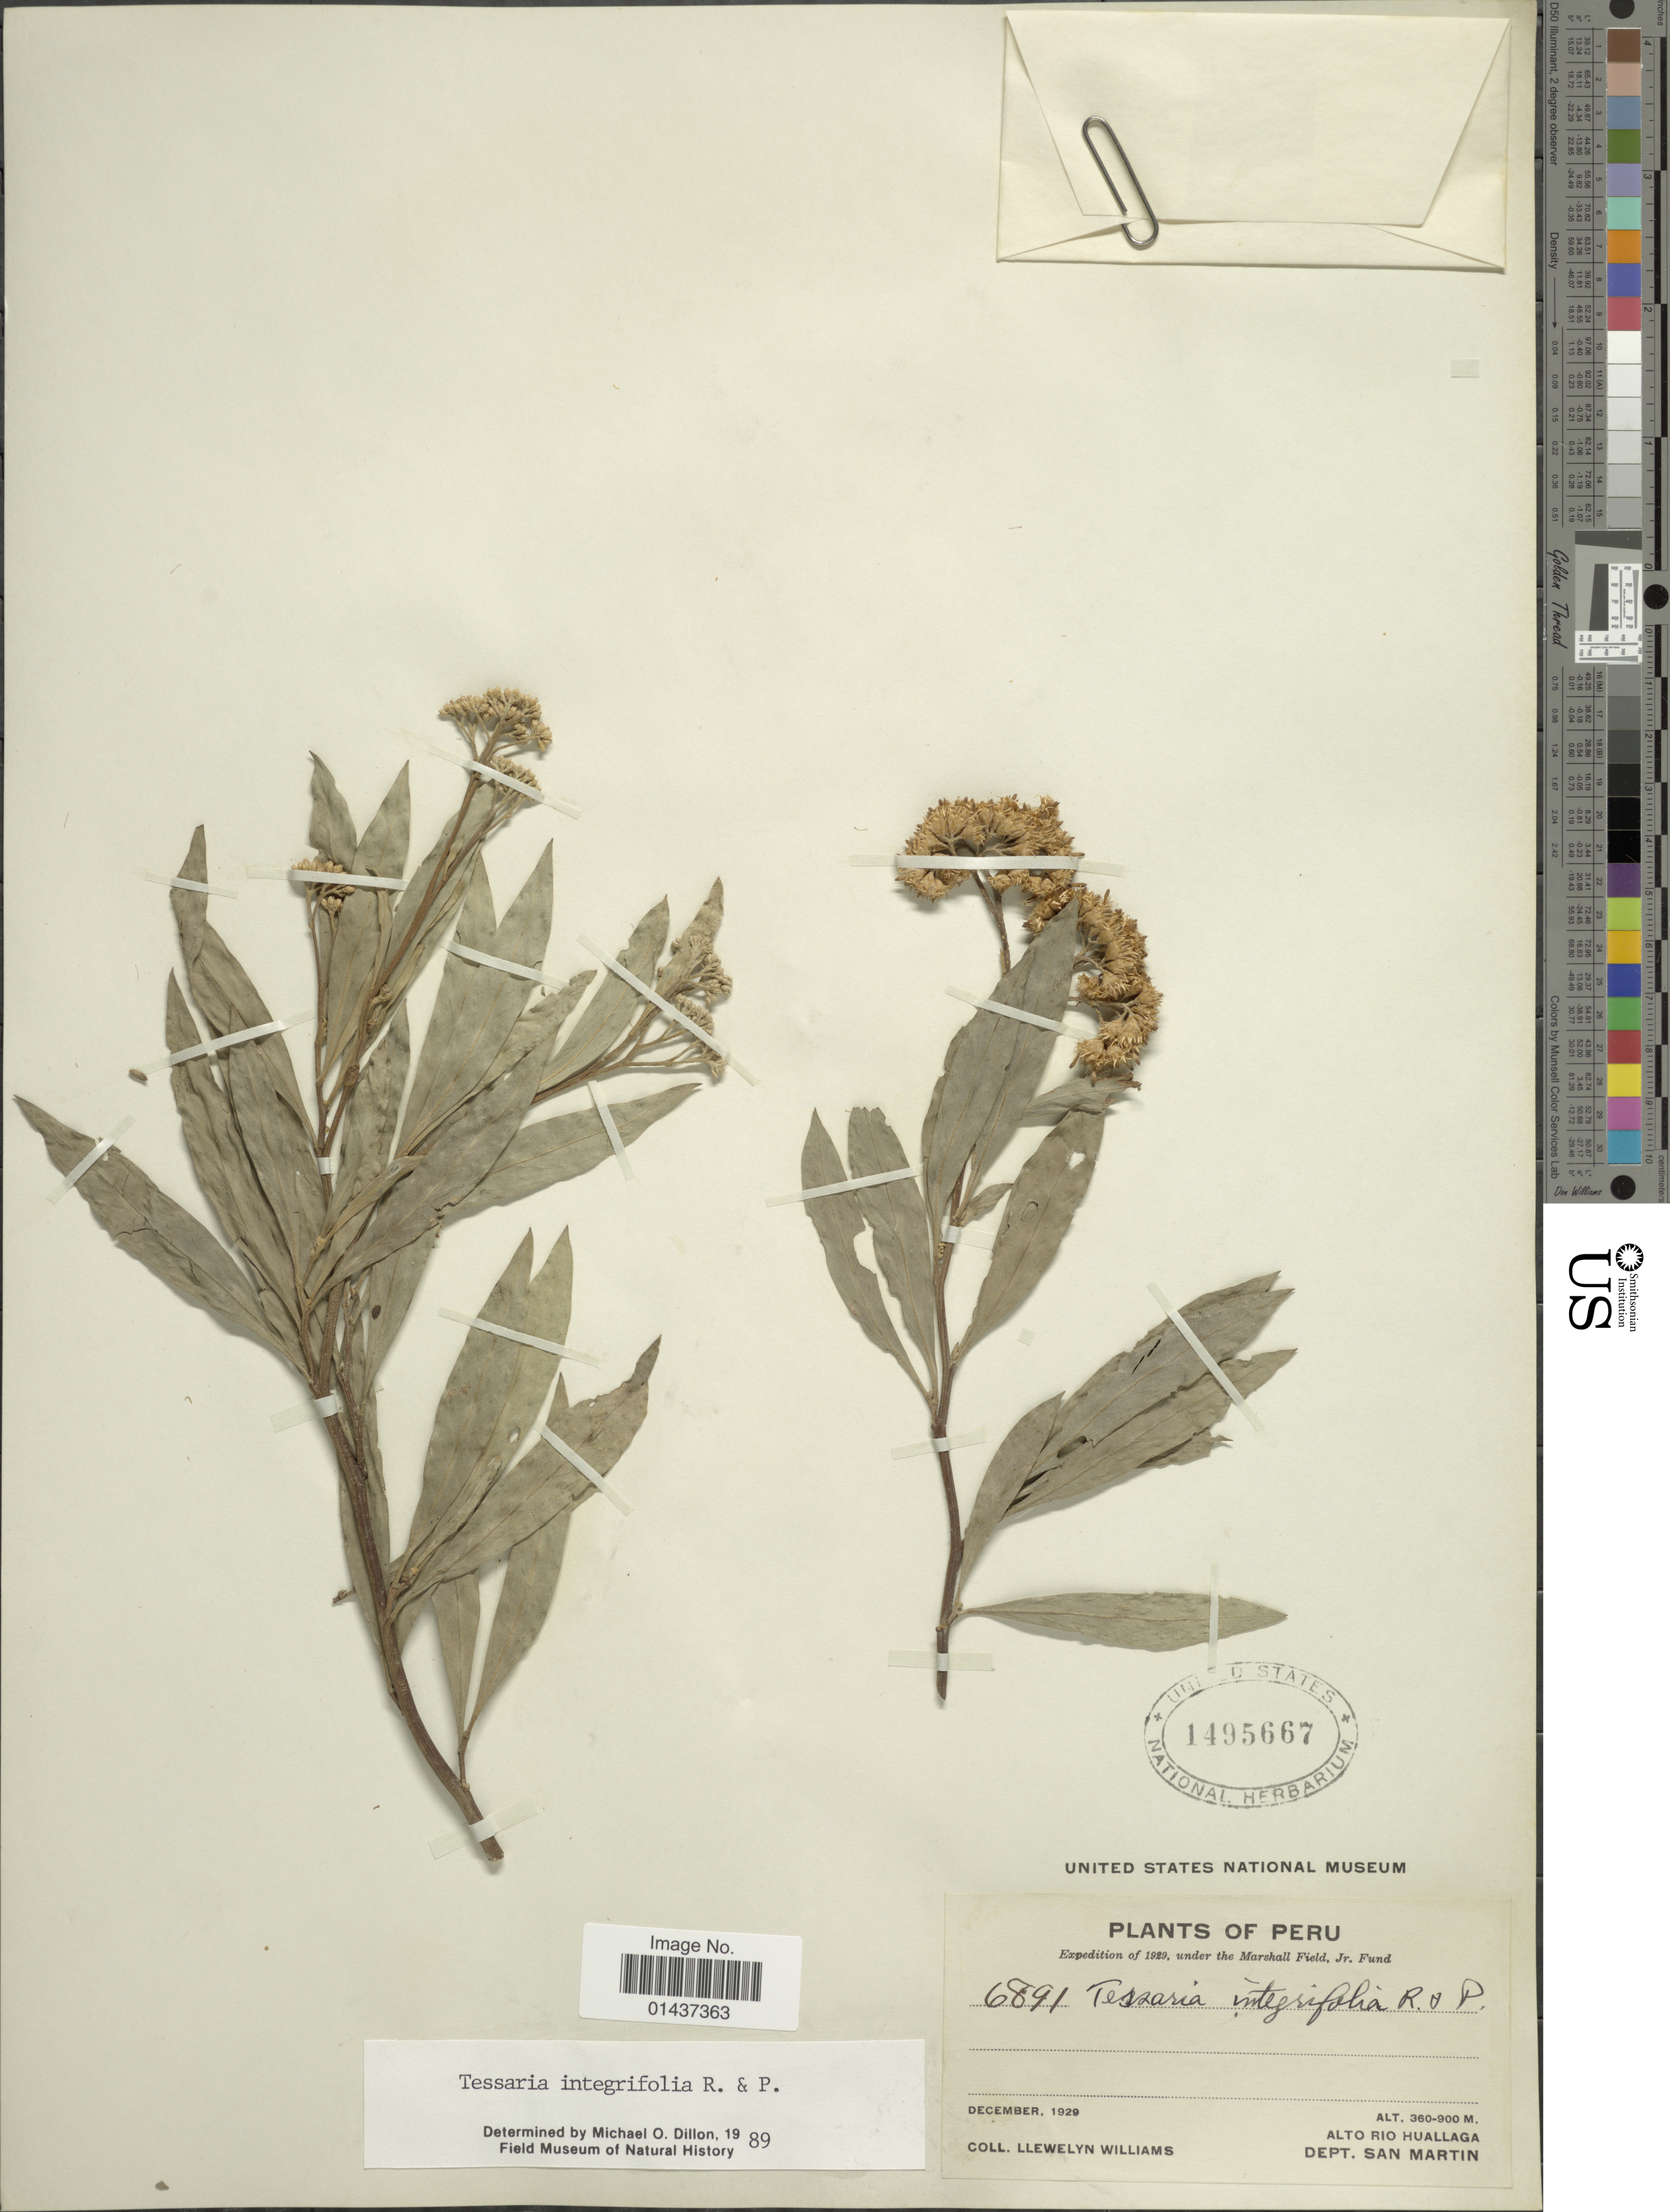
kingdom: Plantae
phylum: Tracheophyta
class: Magnoliopsida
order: Asterales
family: Asteraceae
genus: Tessaria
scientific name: Tessaria integrifolia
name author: Ruiz & Pav.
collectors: Ll. Williams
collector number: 6891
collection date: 1929-12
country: Peru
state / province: San Martín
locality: Alto Rio Huallaga, Dept San Martin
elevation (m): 360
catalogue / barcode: US 1495667